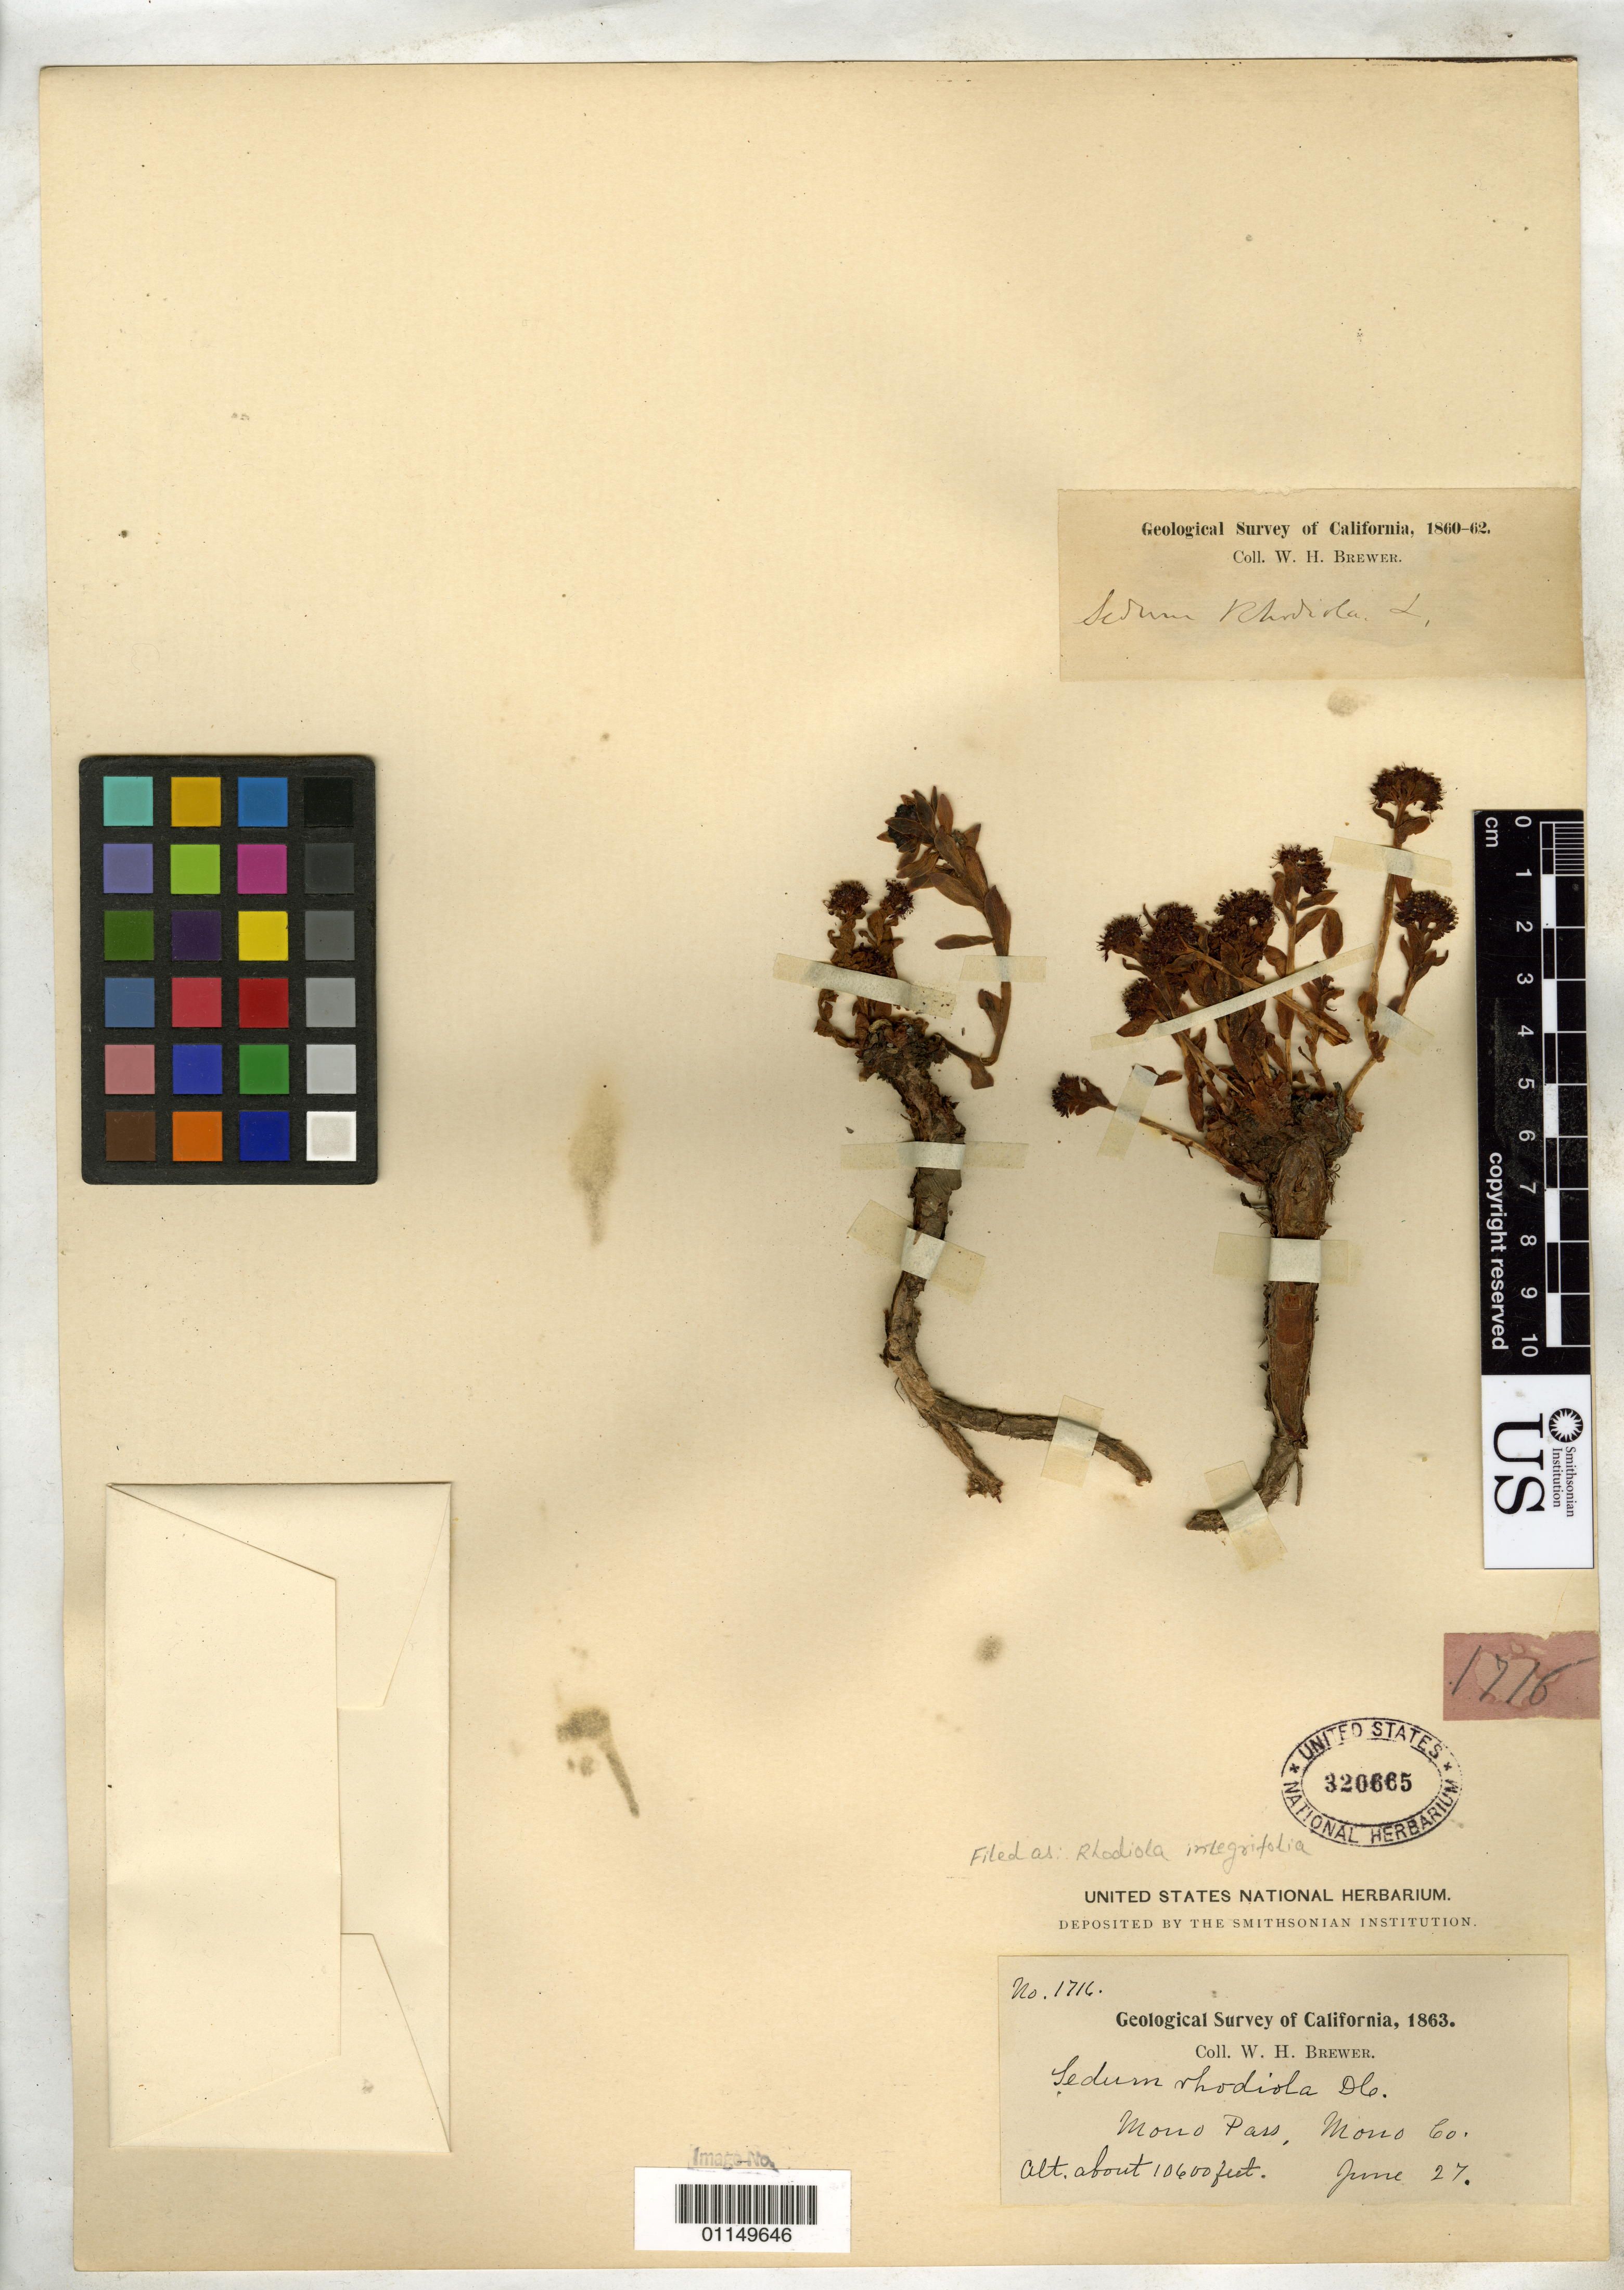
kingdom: Plantae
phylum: Tracheophyta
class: Magnoliopsida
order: Saxifragales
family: Crassulaceae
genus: Rhodiola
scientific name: Rhodiola integrifolia subsp. integrifolia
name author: Raf.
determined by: Strong, Mark T., (BOT), Smithsonian Institution - National Museum of Natural History (UNITED STATES)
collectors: W. H. Brewer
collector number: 1716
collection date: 1863-06-27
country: United States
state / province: California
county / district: Mono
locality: Mono Pass.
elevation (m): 3231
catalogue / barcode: US 320665